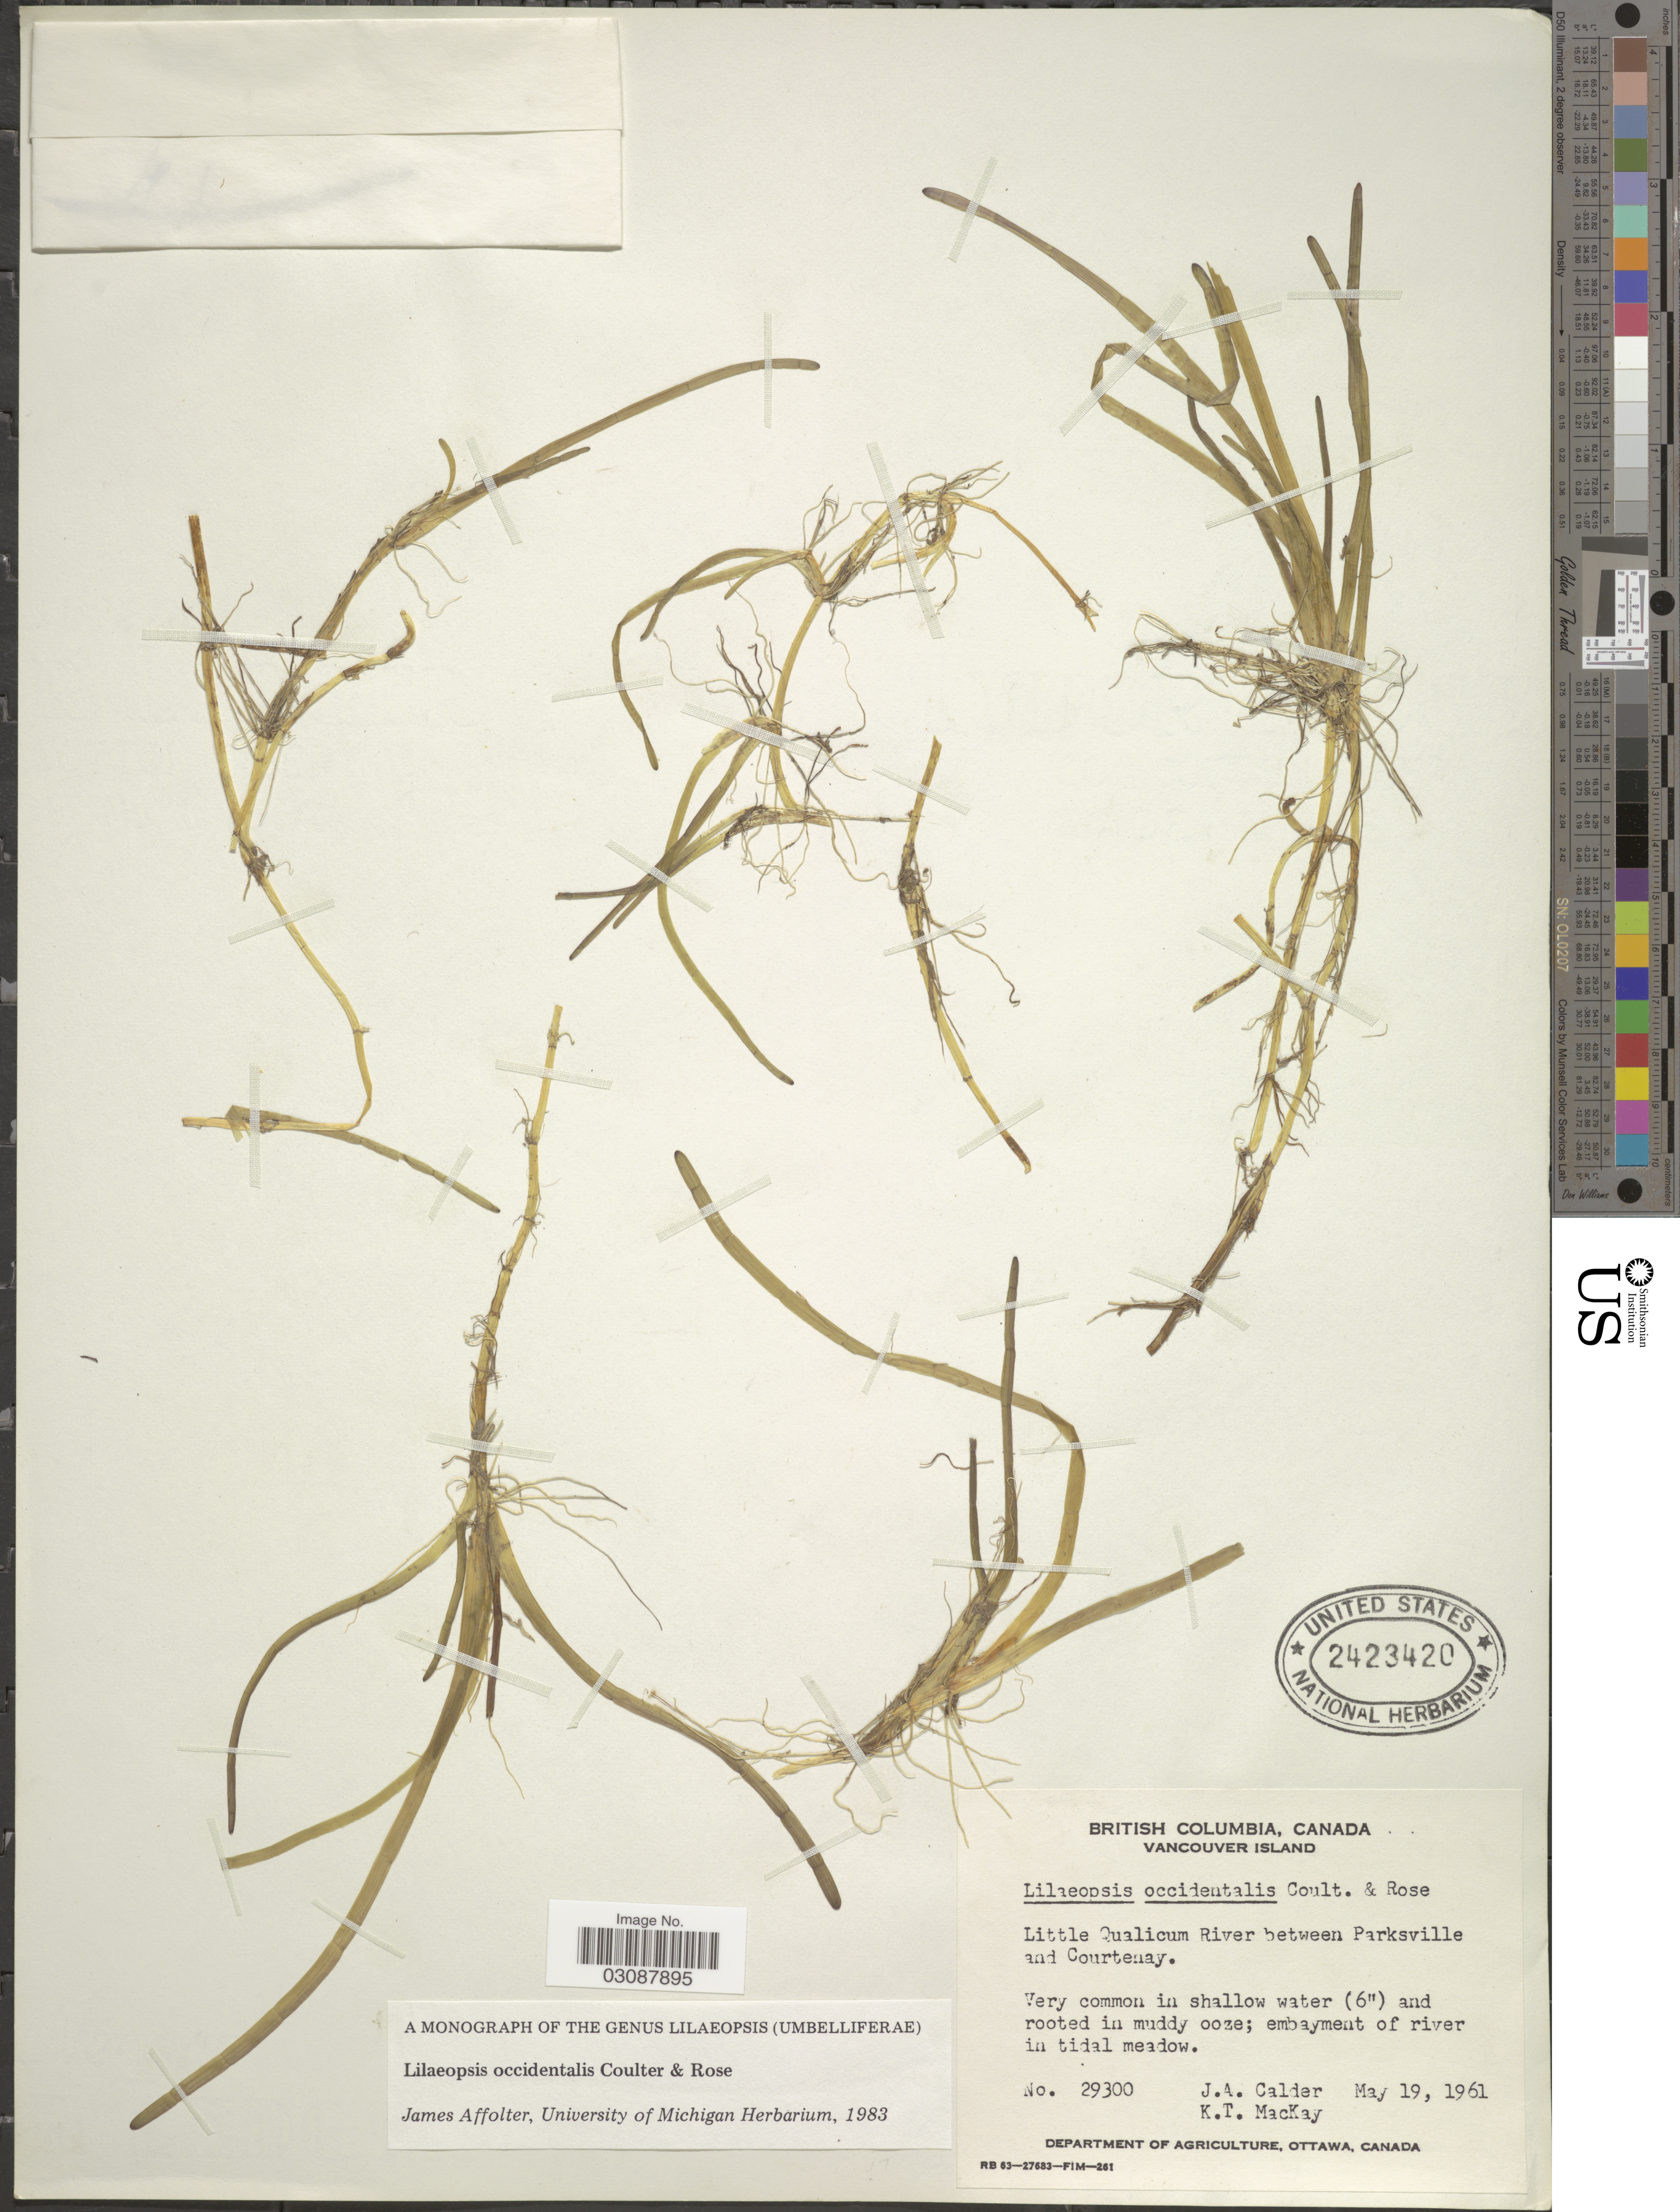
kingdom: Plantae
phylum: Tracheophyta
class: Magnoliopsida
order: Apiales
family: Apiaceae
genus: Lilaeopsis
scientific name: Lilaeopsis occidentalis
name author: J.M. Coult. & Rose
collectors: J. A. Calder & K. T. Mackay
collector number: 29300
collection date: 1961-05-19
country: Canada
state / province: British Columbia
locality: Vancouver Island. Little Qualicum River between Parksville and Courtenay.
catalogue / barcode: US 2423420